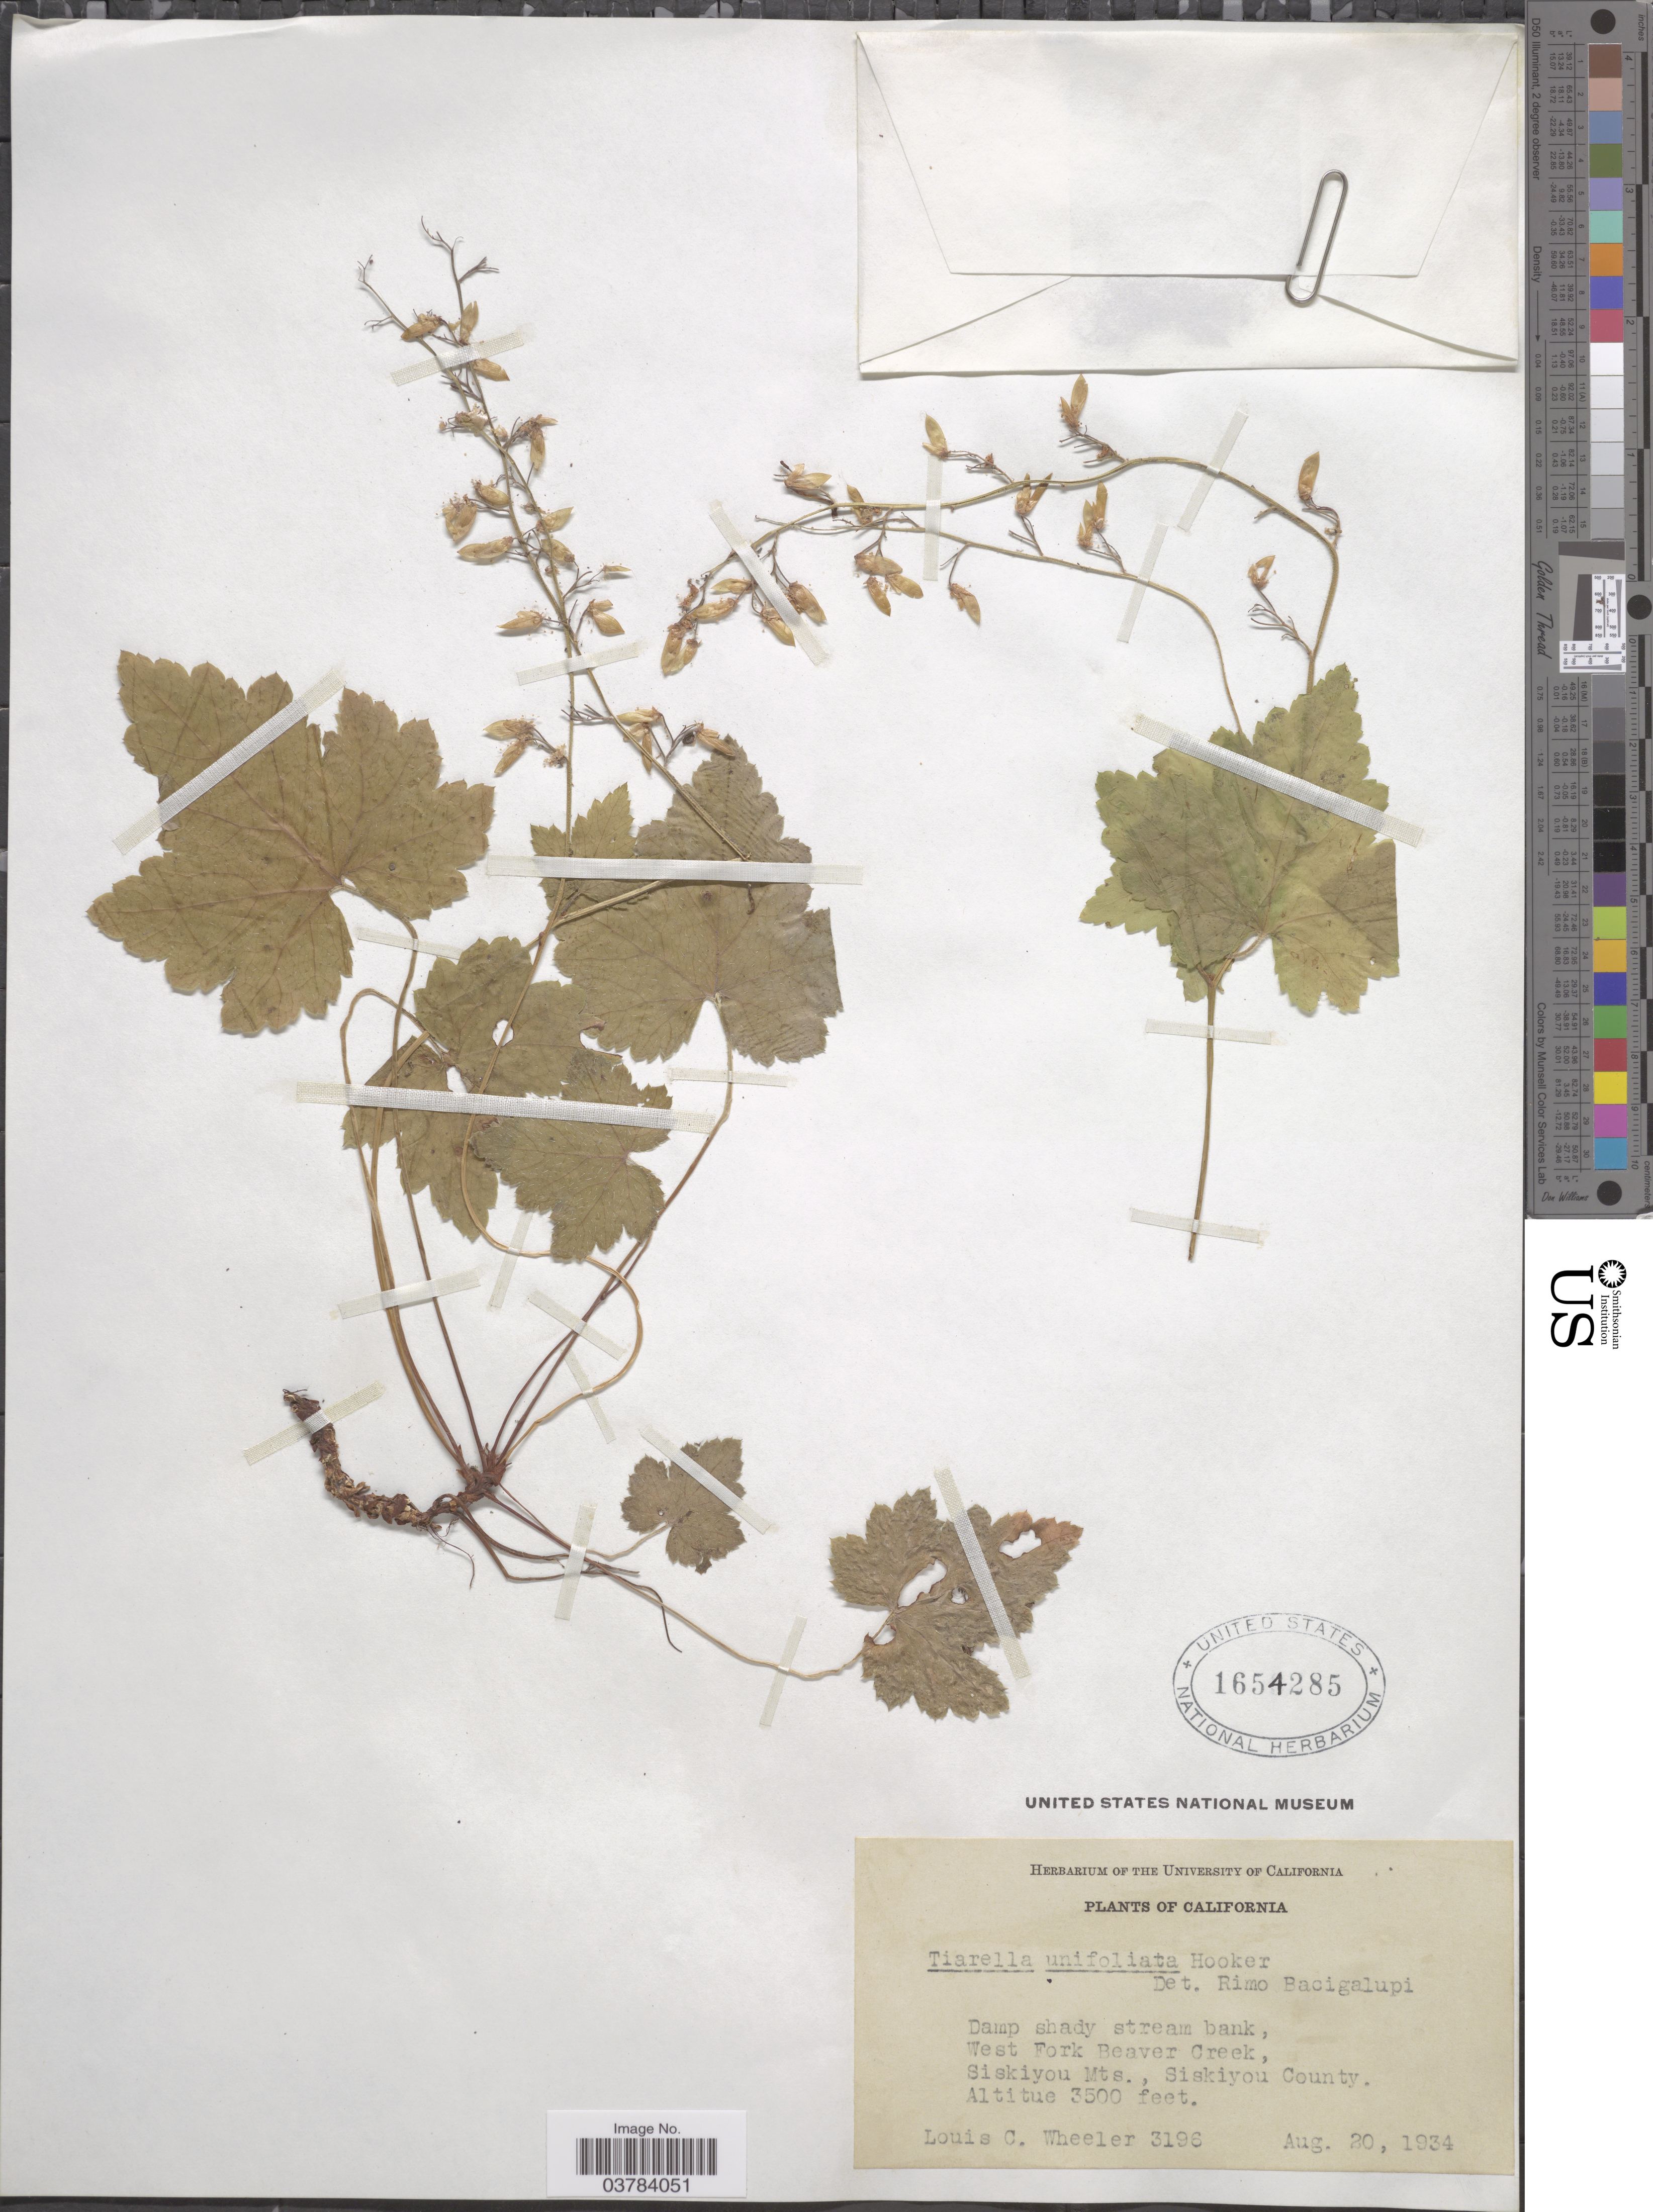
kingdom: Plantae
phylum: Tracheophyta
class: Magnoliopsida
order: Saxifragales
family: Saxifragaceae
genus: Tiarella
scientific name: Tiarella unifoliata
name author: Hook.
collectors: L. C. Wheeler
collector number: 3196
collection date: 1934-08-20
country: United States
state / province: California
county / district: Siskiyou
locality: West Fork Beaver Creek, Siskiyou Mts. , Siskiyou County.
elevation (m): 1067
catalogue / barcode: US 1654285